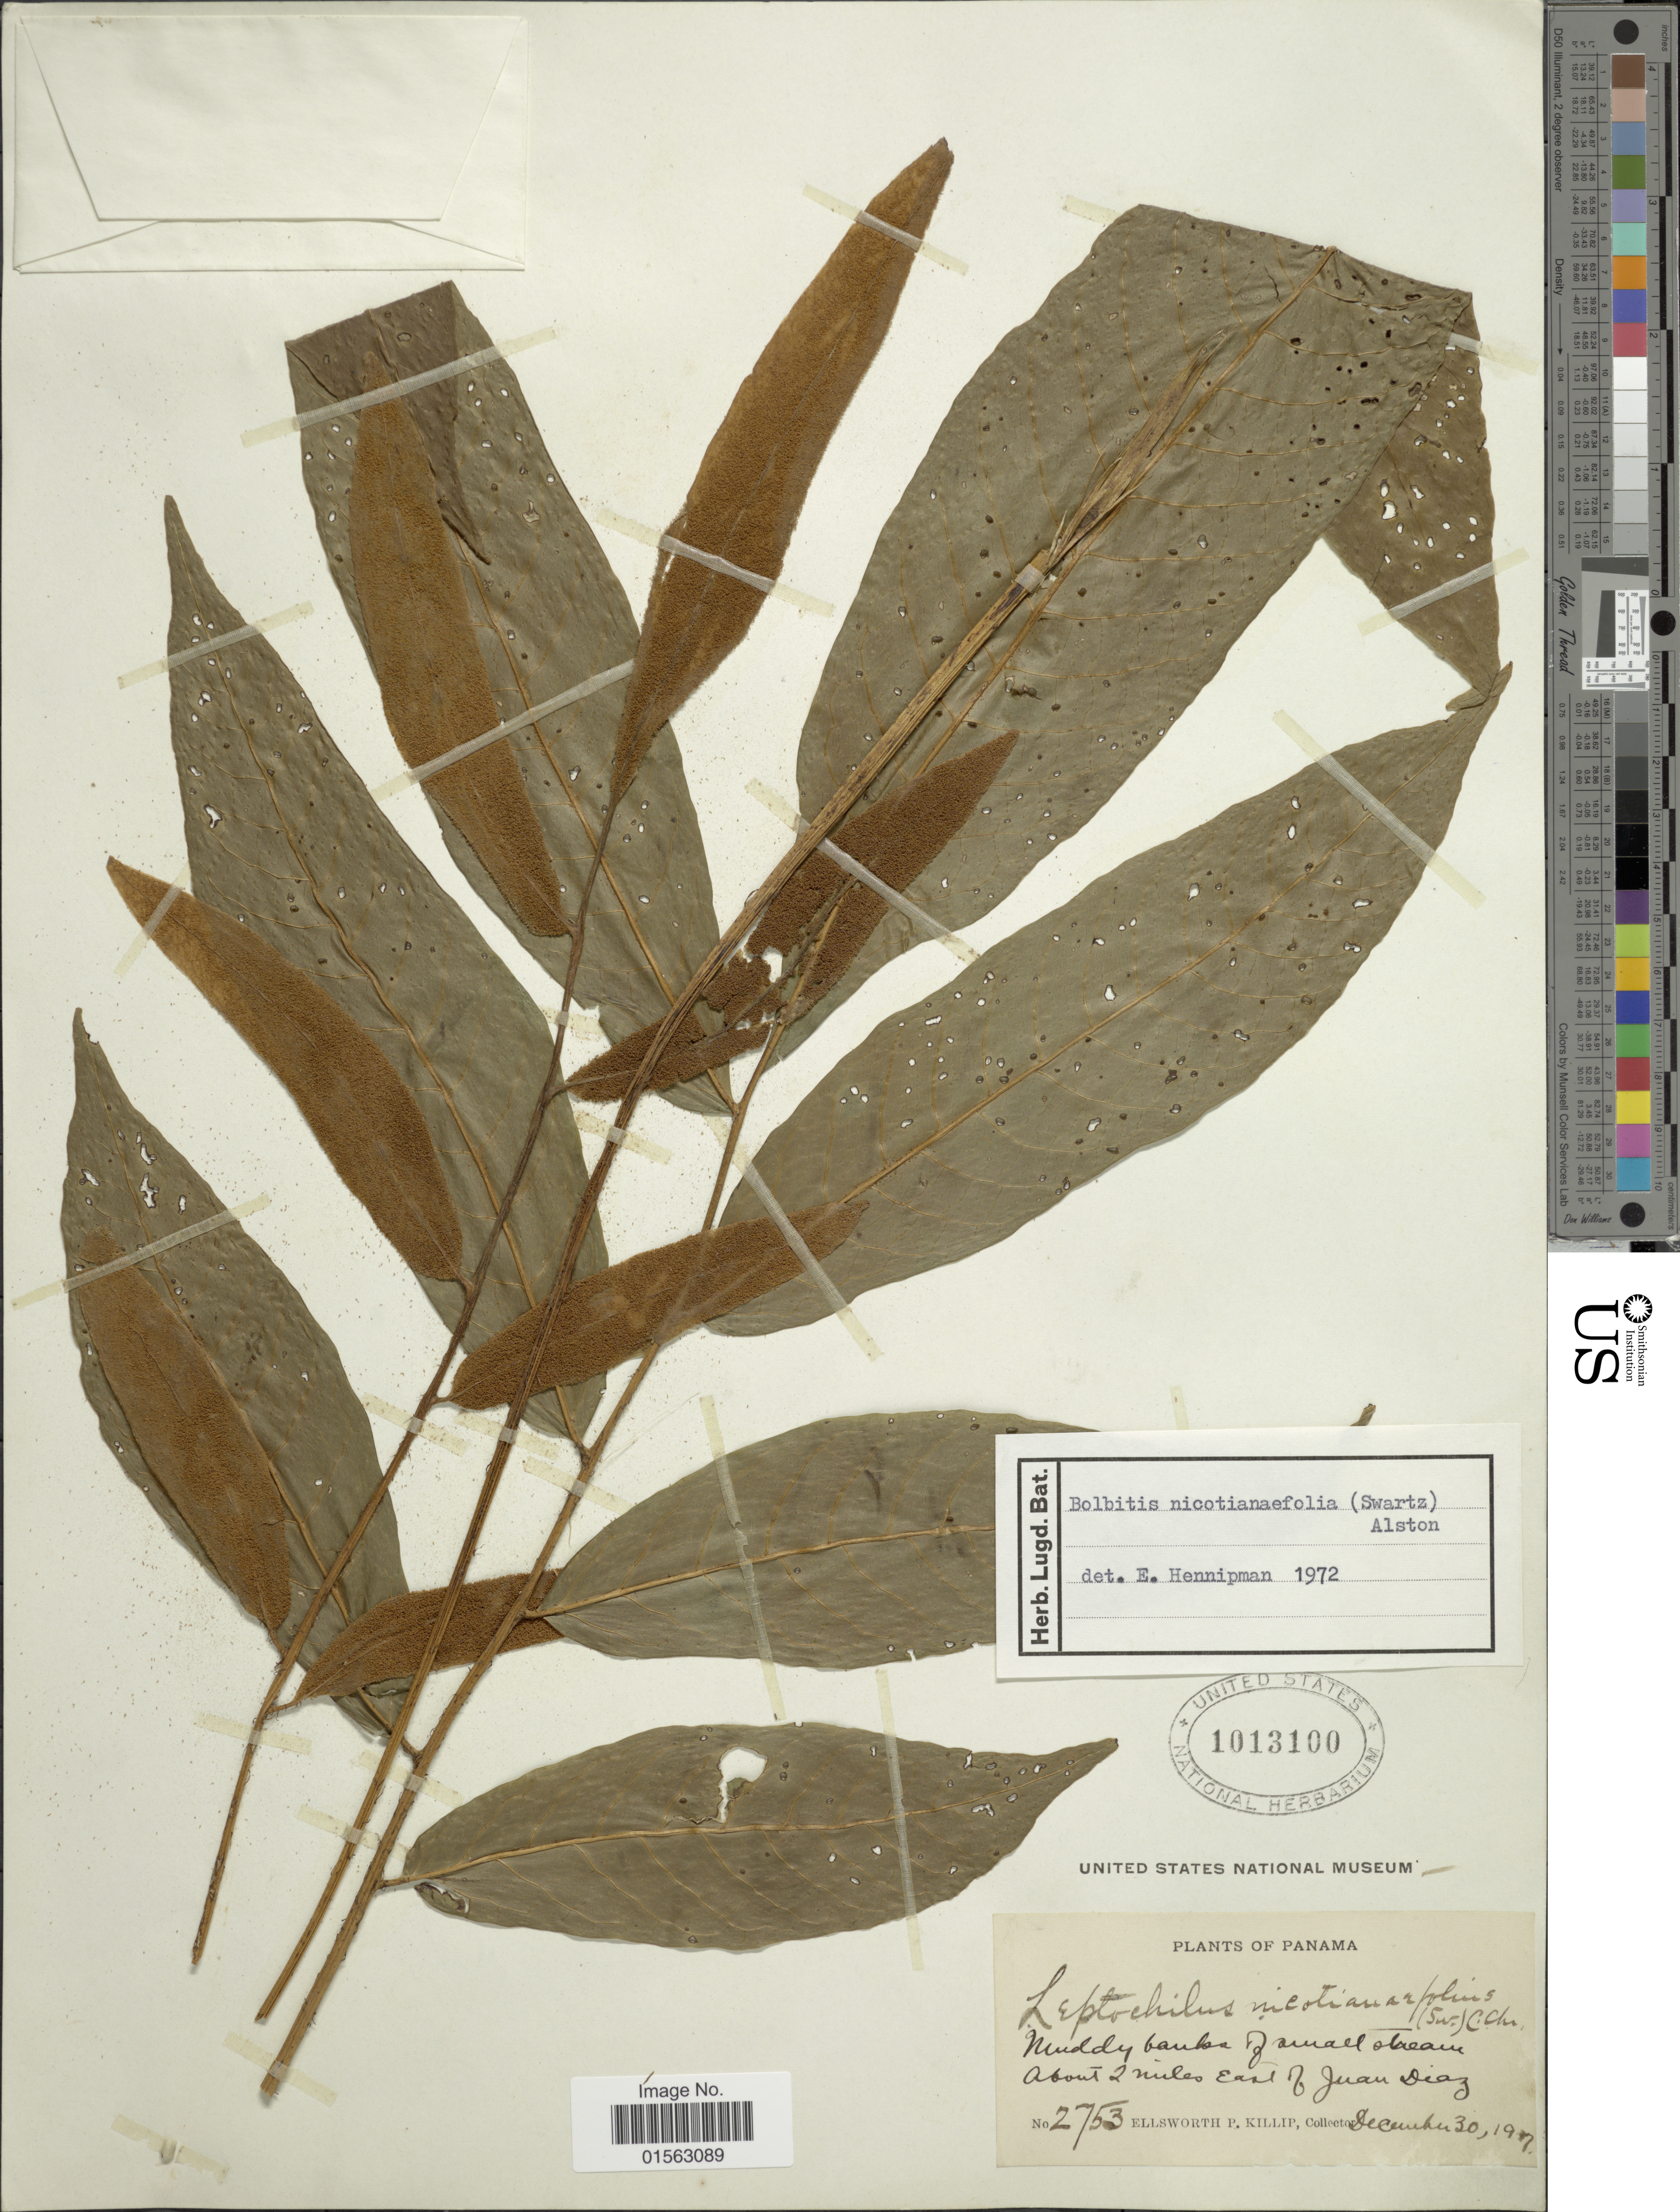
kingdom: Plantae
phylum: Tracheophyta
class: Polypodiopsida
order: Polypodiales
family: Dryopteridaceae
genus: Mickelia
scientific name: Mickelia nicotianifolia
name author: (Sw.) R.C. Moran et al.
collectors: E. P. Killip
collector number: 2753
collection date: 1917-12-30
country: Panama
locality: Panama, muddy banks of small stream above 2 miles East of Juan Diaz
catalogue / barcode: US 1013100